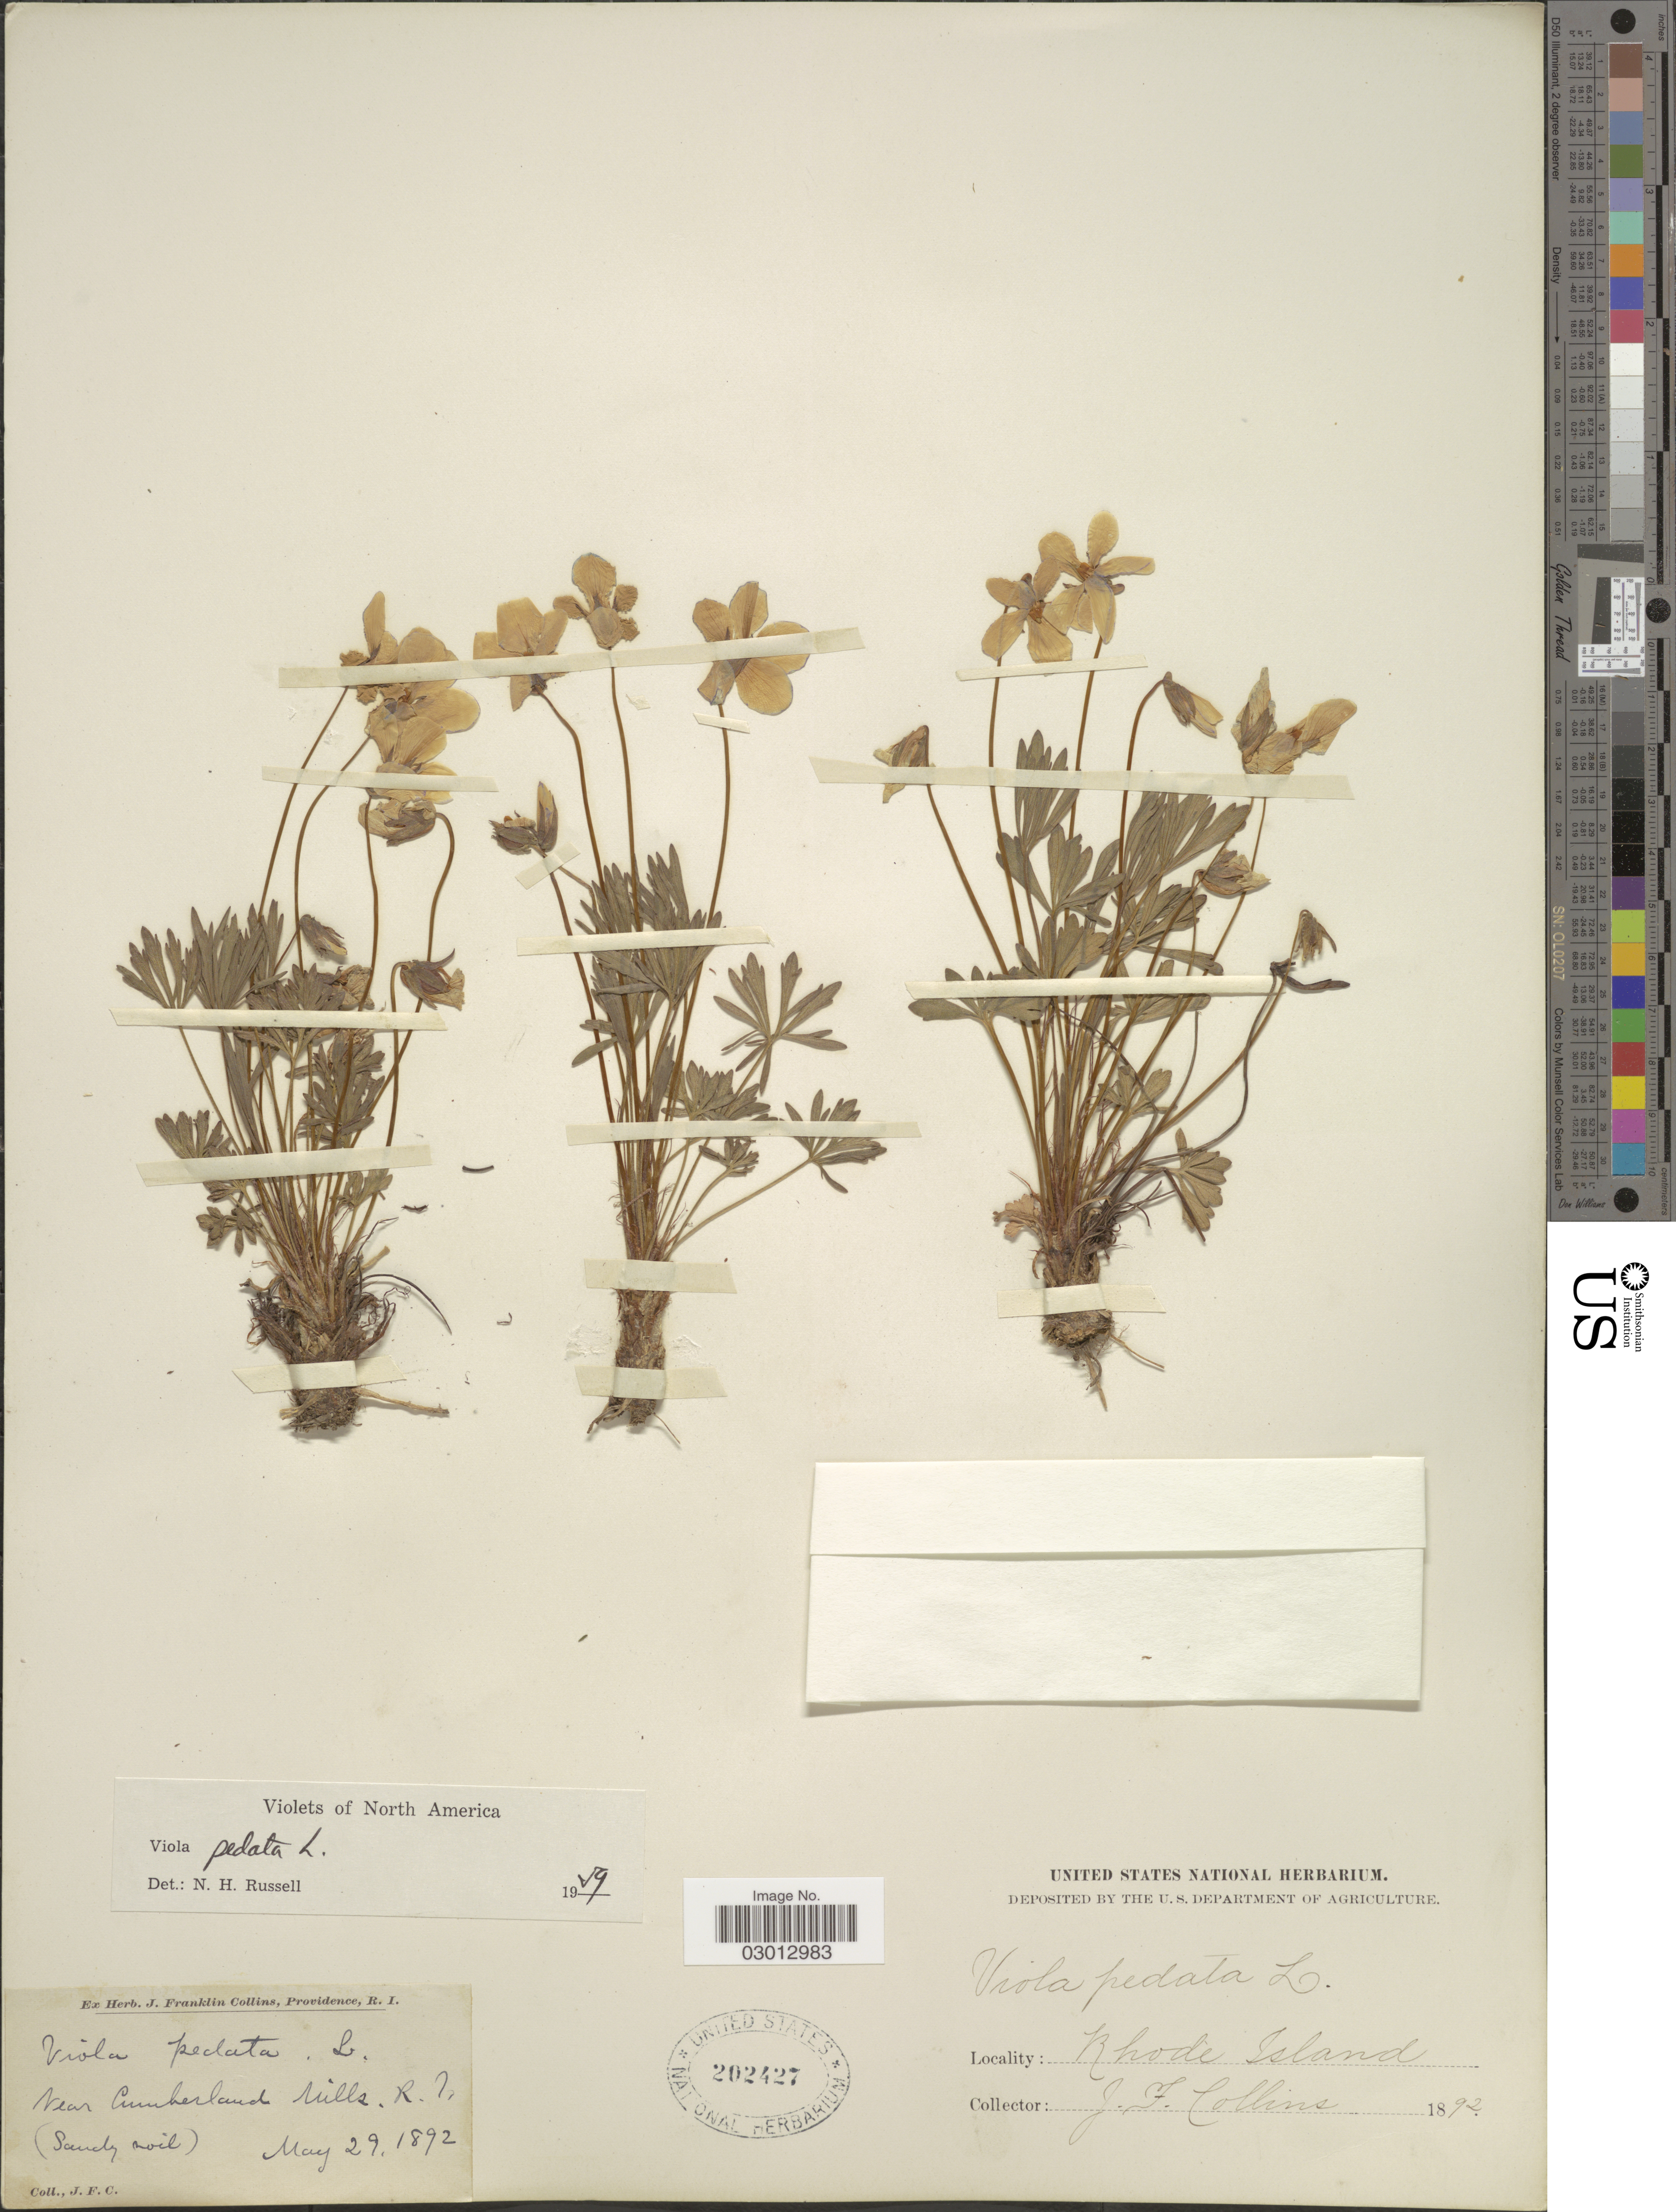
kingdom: Plantae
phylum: Tracheophyta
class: Magnoliopsida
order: Malpighiales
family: Violaceae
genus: Viola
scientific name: Viola pedata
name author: L.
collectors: J. Collins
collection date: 1892-05-29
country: United States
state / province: Rhode Island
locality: Near Cumberland Mills.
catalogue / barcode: US 202427